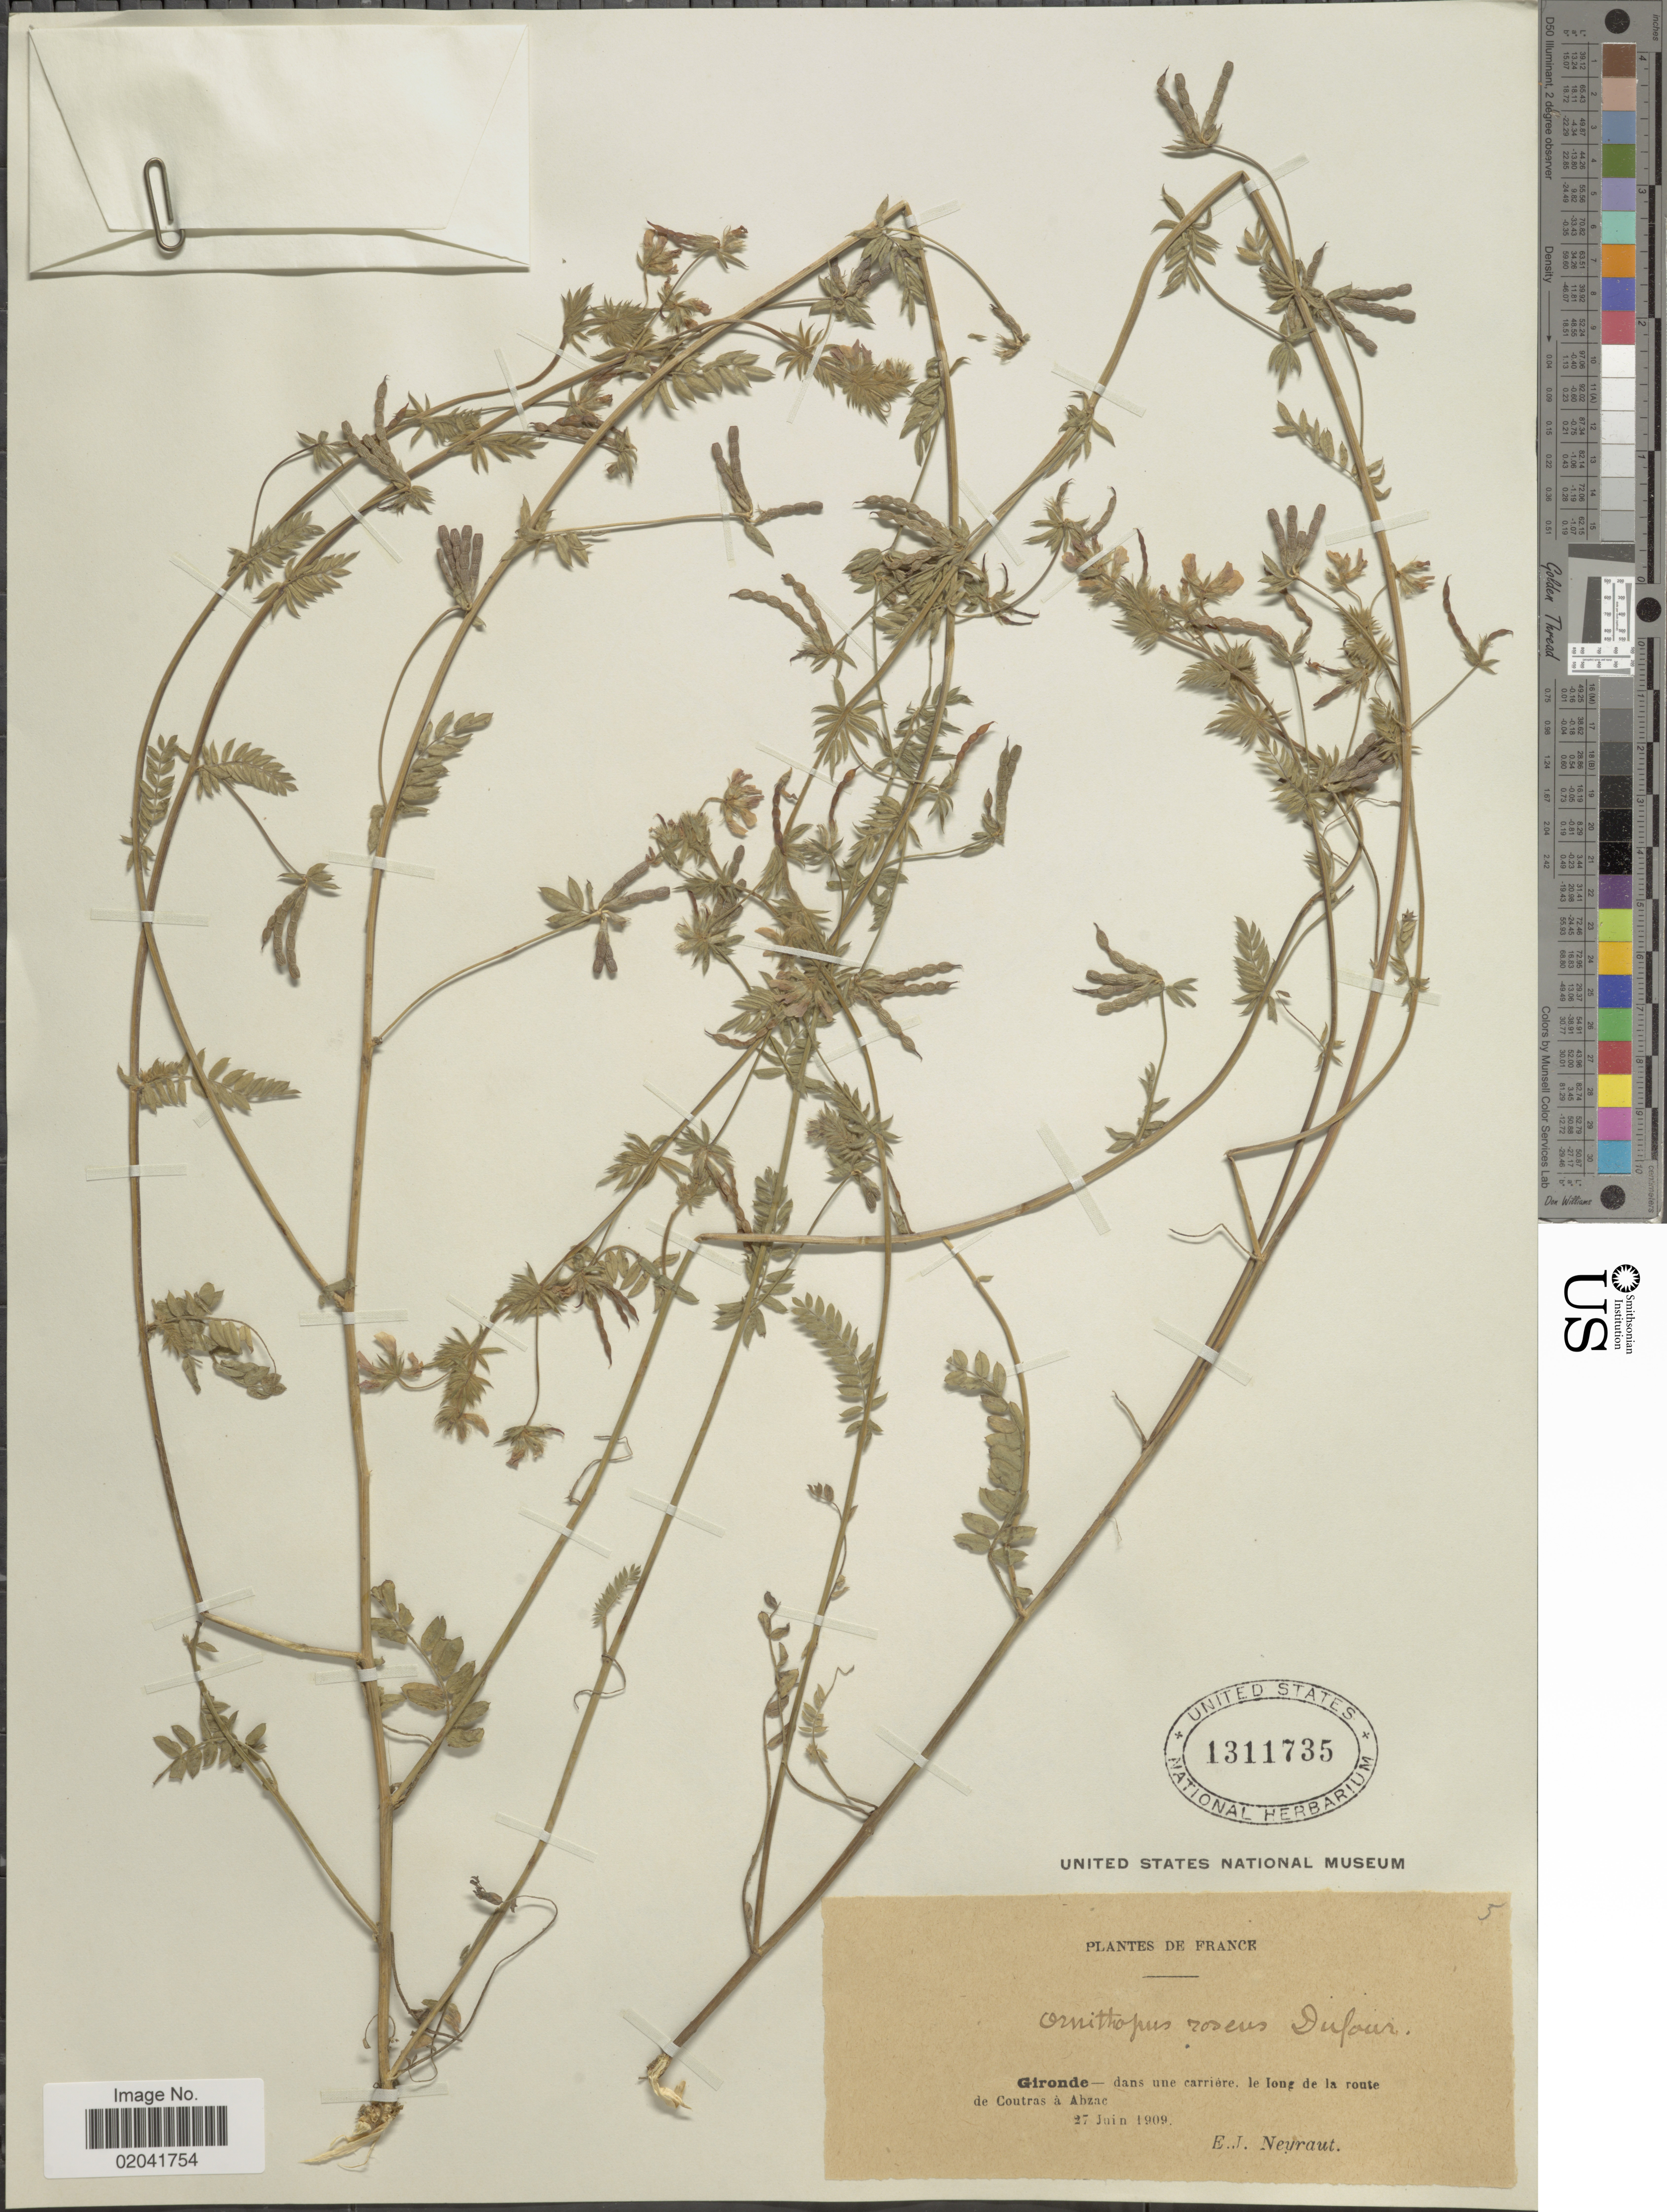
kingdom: Plantae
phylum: Tracheophyta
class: Magnoliopsida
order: Fabales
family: Fabaceae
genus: Ornithopus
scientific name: Ornithopus roseus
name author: Dufour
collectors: E. Neyraut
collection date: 1909-06-27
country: France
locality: Gironde - dans une carrière, le long de la route de Coutras à Abzac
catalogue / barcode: US 1311735